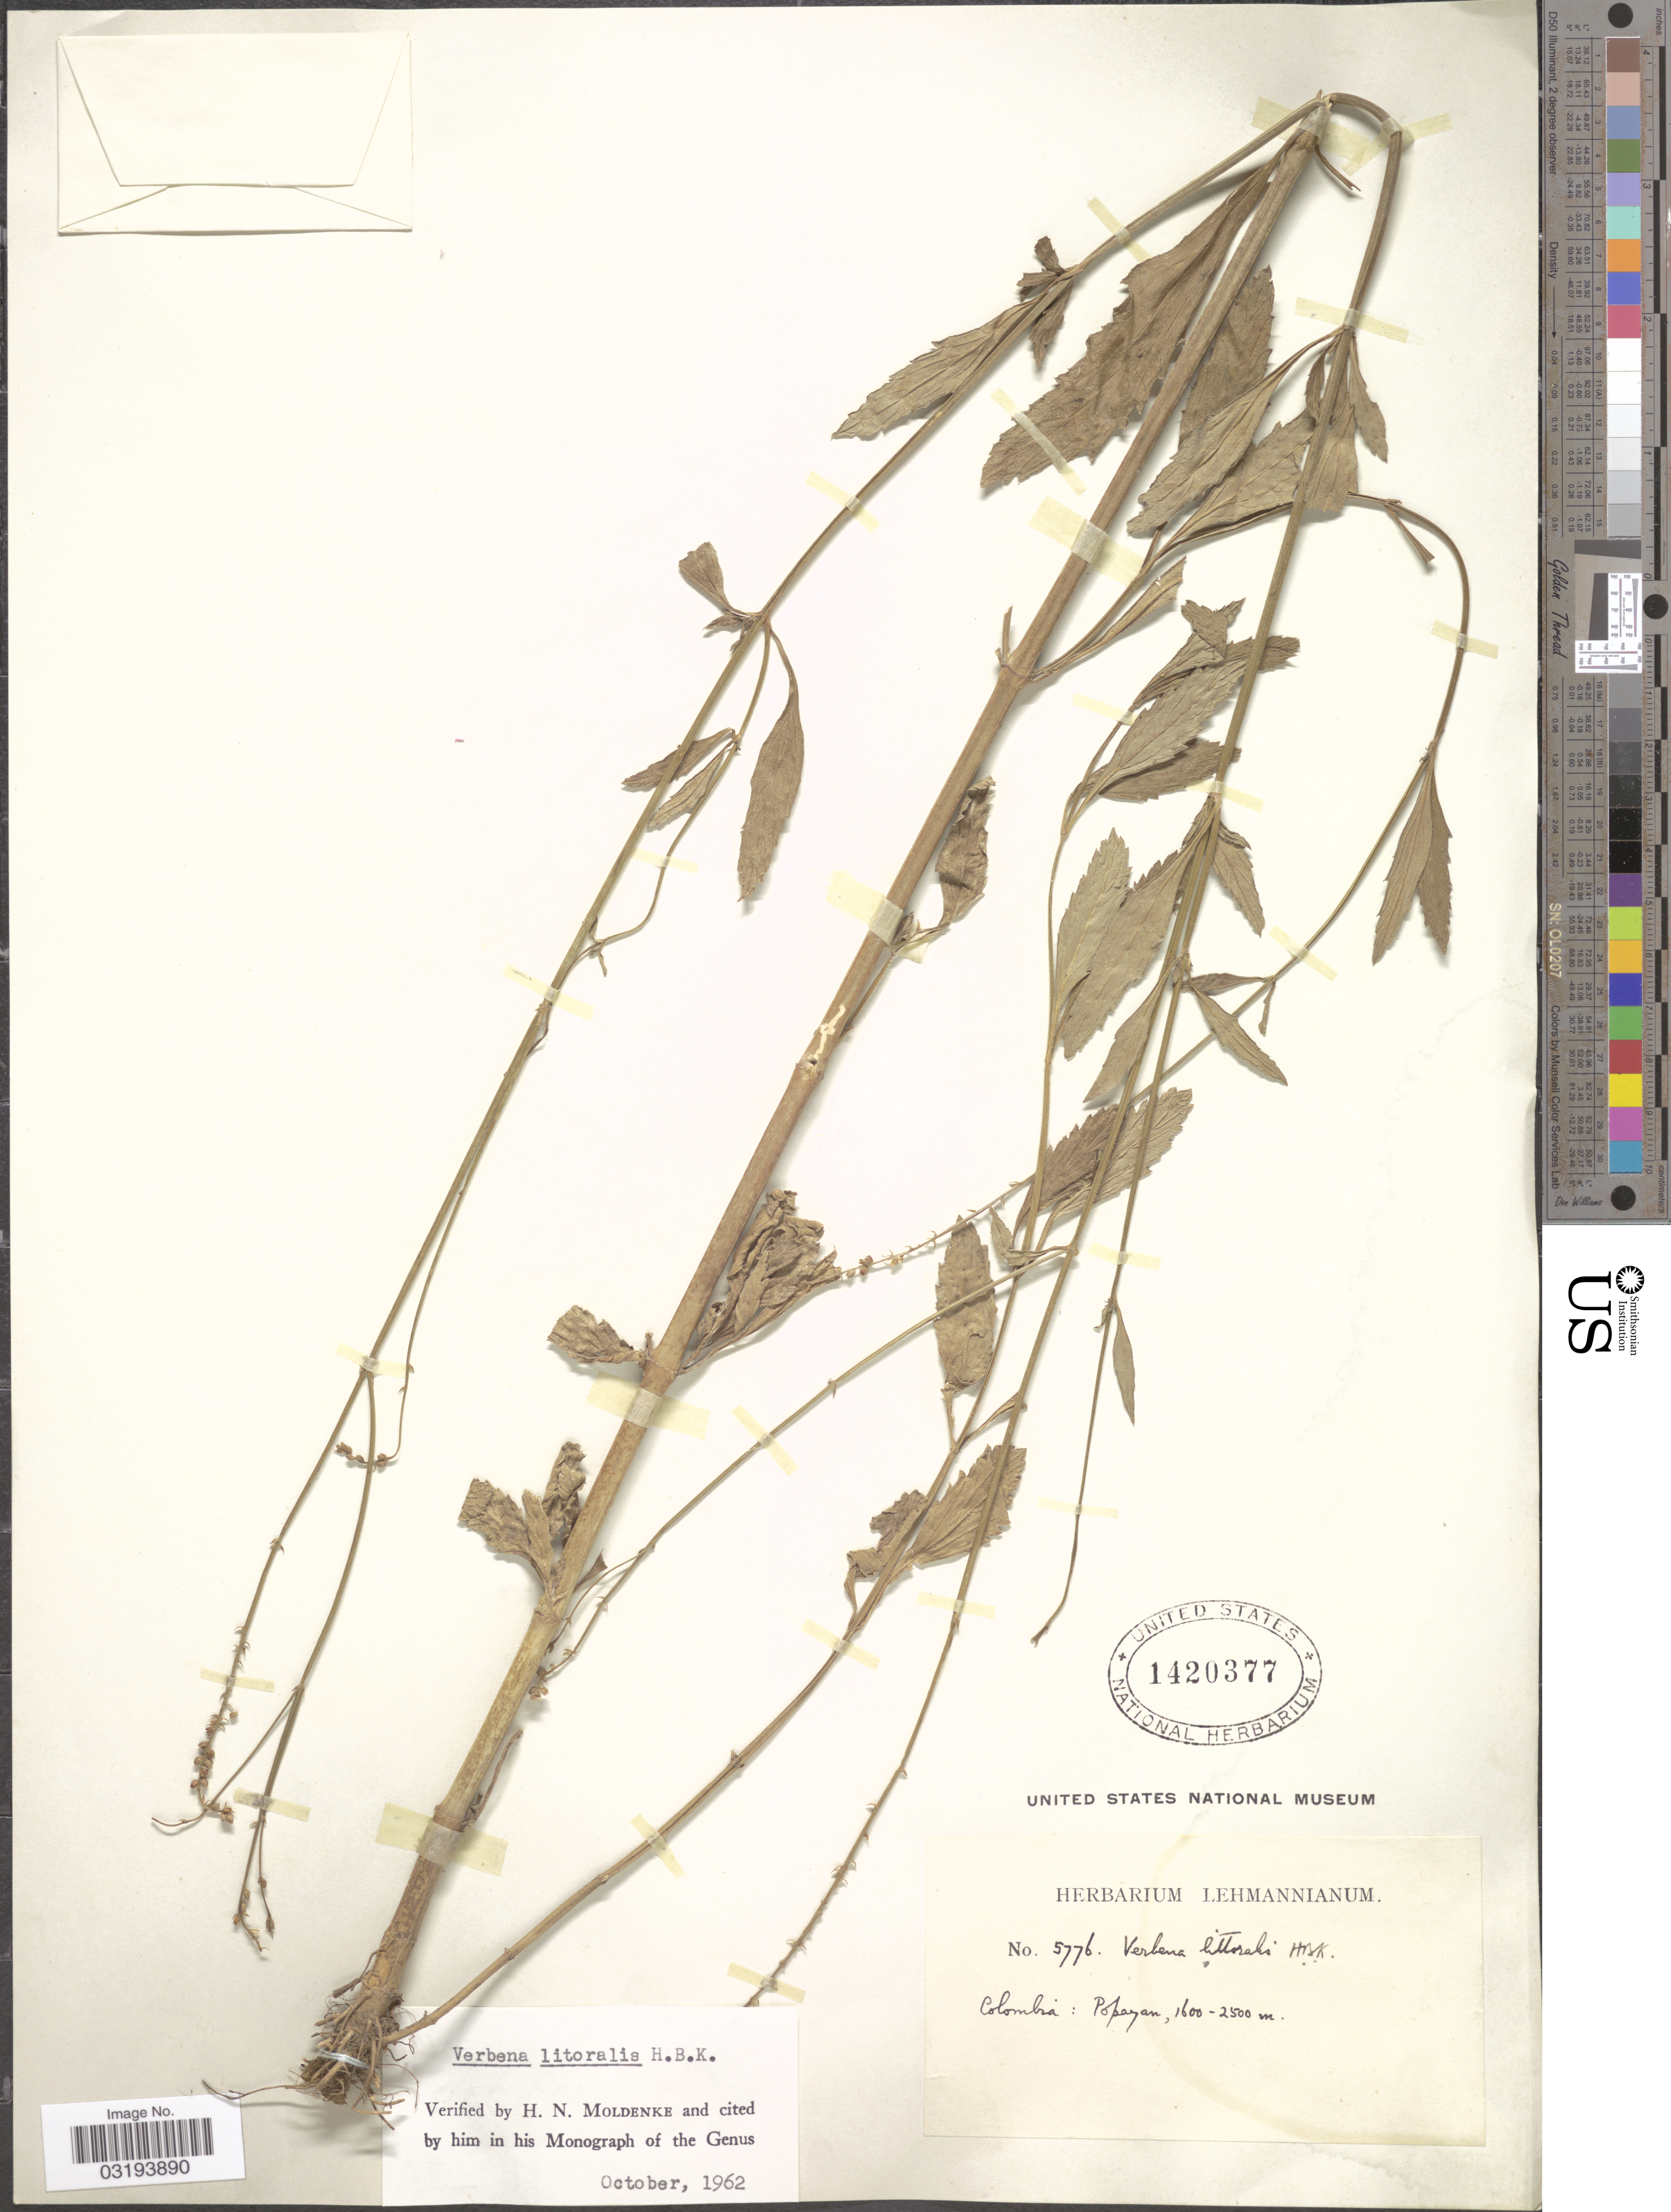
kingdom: Plantae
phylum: Tracheophyta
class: Magnoliopsida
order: Lamiales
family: Verbenaceae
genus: Verbena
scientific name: Verbena litoralis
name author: Kunth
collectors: ex herb. Lehmannianum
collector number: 5776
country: Colombia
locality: Popayan.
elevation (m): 1600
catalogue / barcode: US 1420377